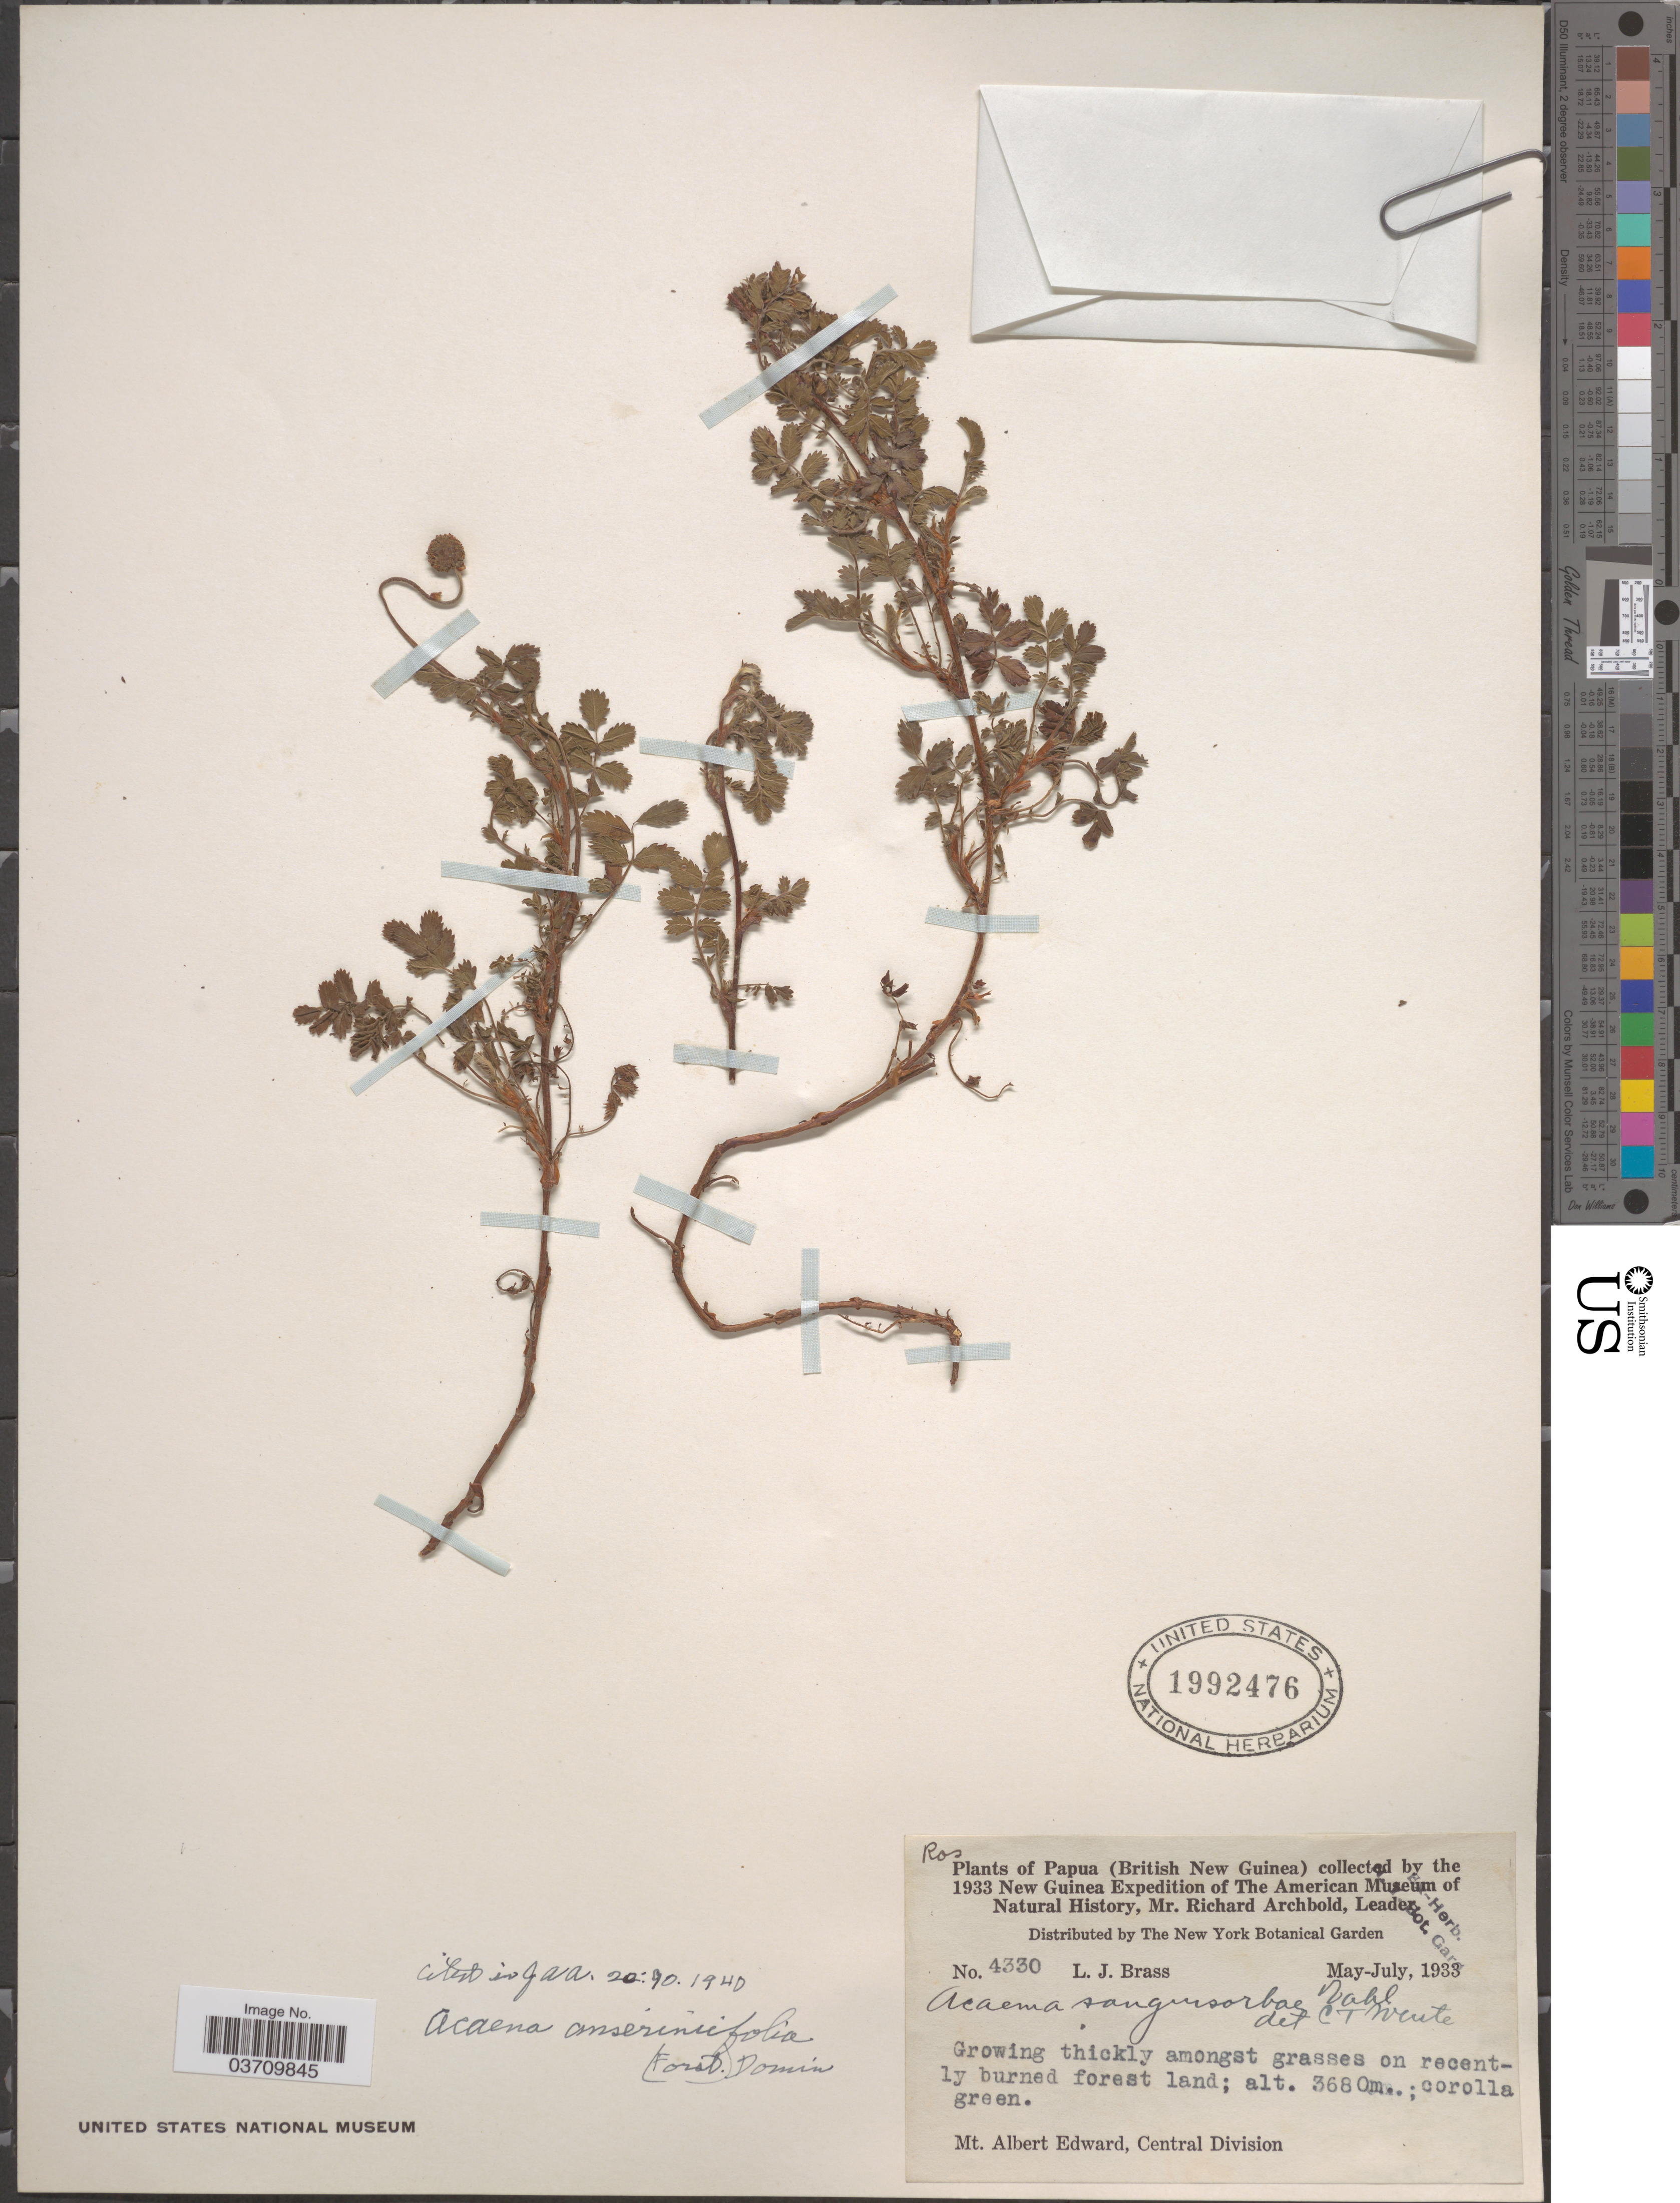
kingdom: Plantae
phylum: Tracheophyta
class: Magnoliopsida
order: Rosales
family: Rosaceae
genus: Acaena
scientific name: Acaena anserinifolia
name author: (J.R. Forst. & G. Forst.) J.B. Armstr.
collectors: L. J. Brass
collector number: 4330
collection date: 1933-05/1933-07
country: Papua New Guinea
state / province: Central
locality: Papua (British New Guinea). Mt. Albert Edward, Central Division.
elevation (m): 3680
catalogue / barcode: US 1992476